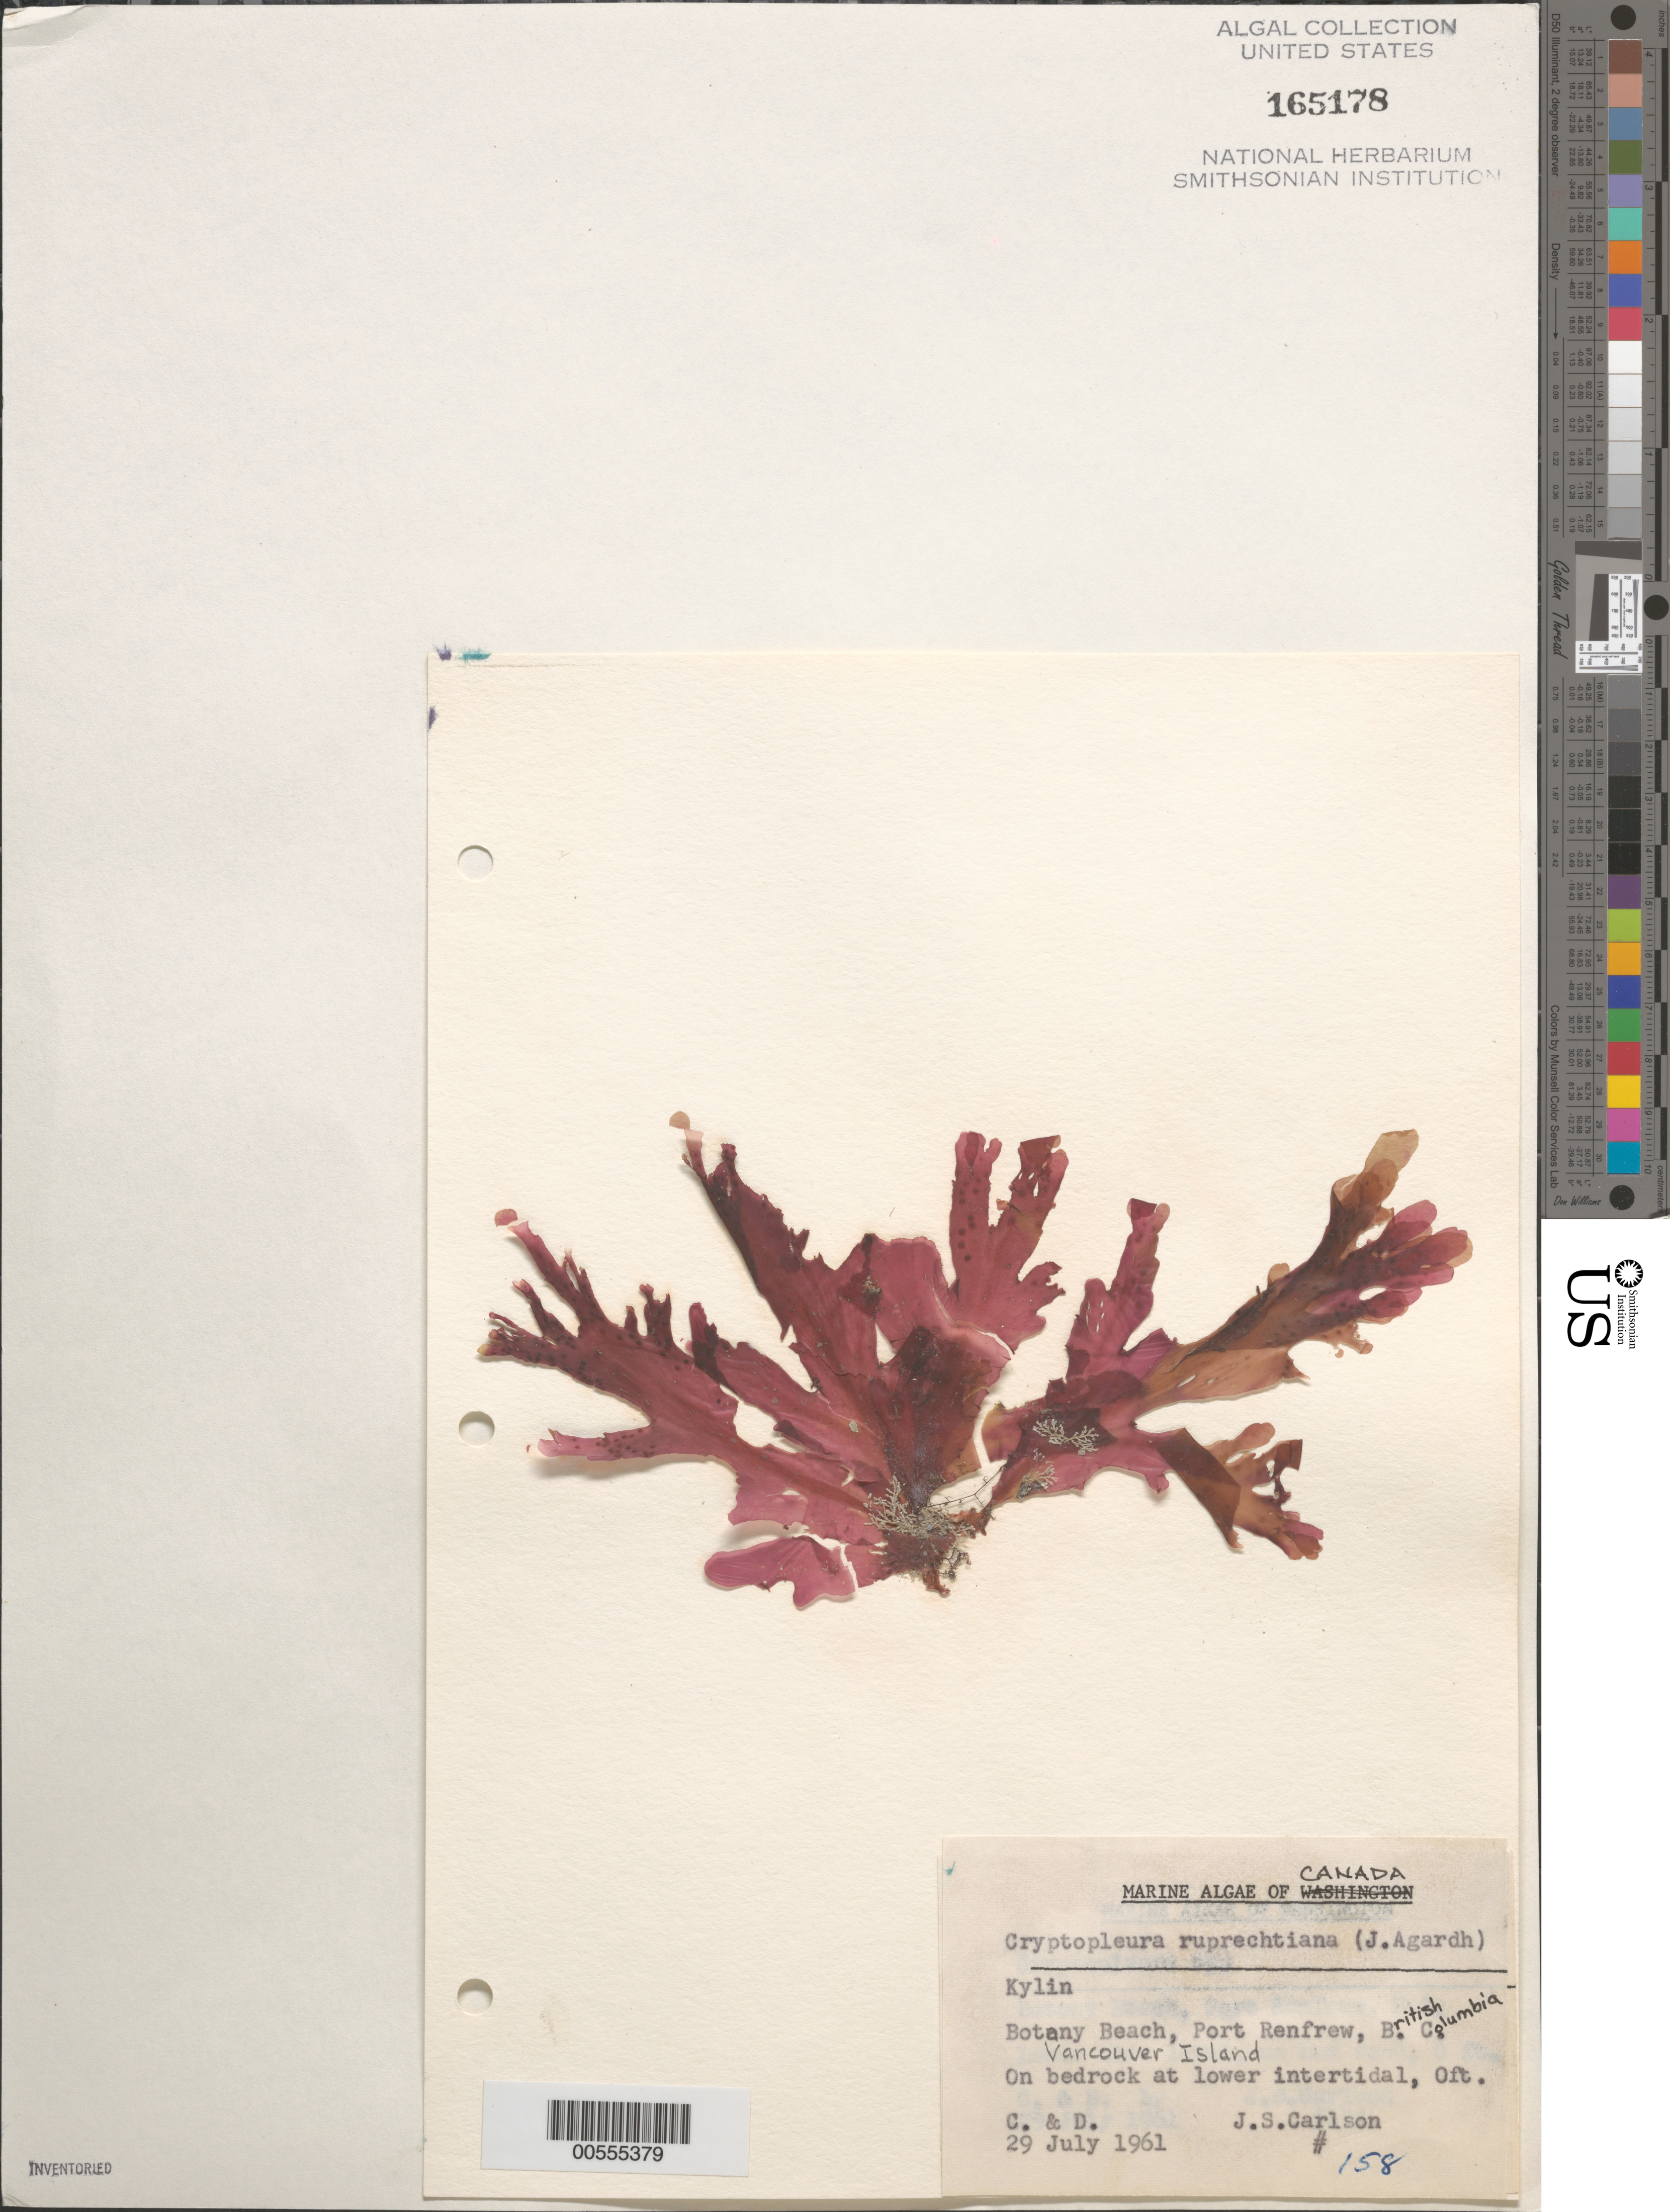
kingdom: Plantae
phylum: Rhodophyta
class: Florideophyceae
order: Ceramiales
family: Delesseriaceae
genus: Cryptopleura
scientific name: Cryptopleura ruprechtiana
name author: (J. Agardh) Kylin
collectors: J. Carlson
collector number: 158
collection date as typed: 29 Jul 1961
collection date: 1961-07-29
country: Canada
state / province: British Columbia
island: Vancouver Island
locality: Botany Beach, Port Renfrew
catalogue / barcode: US 165178